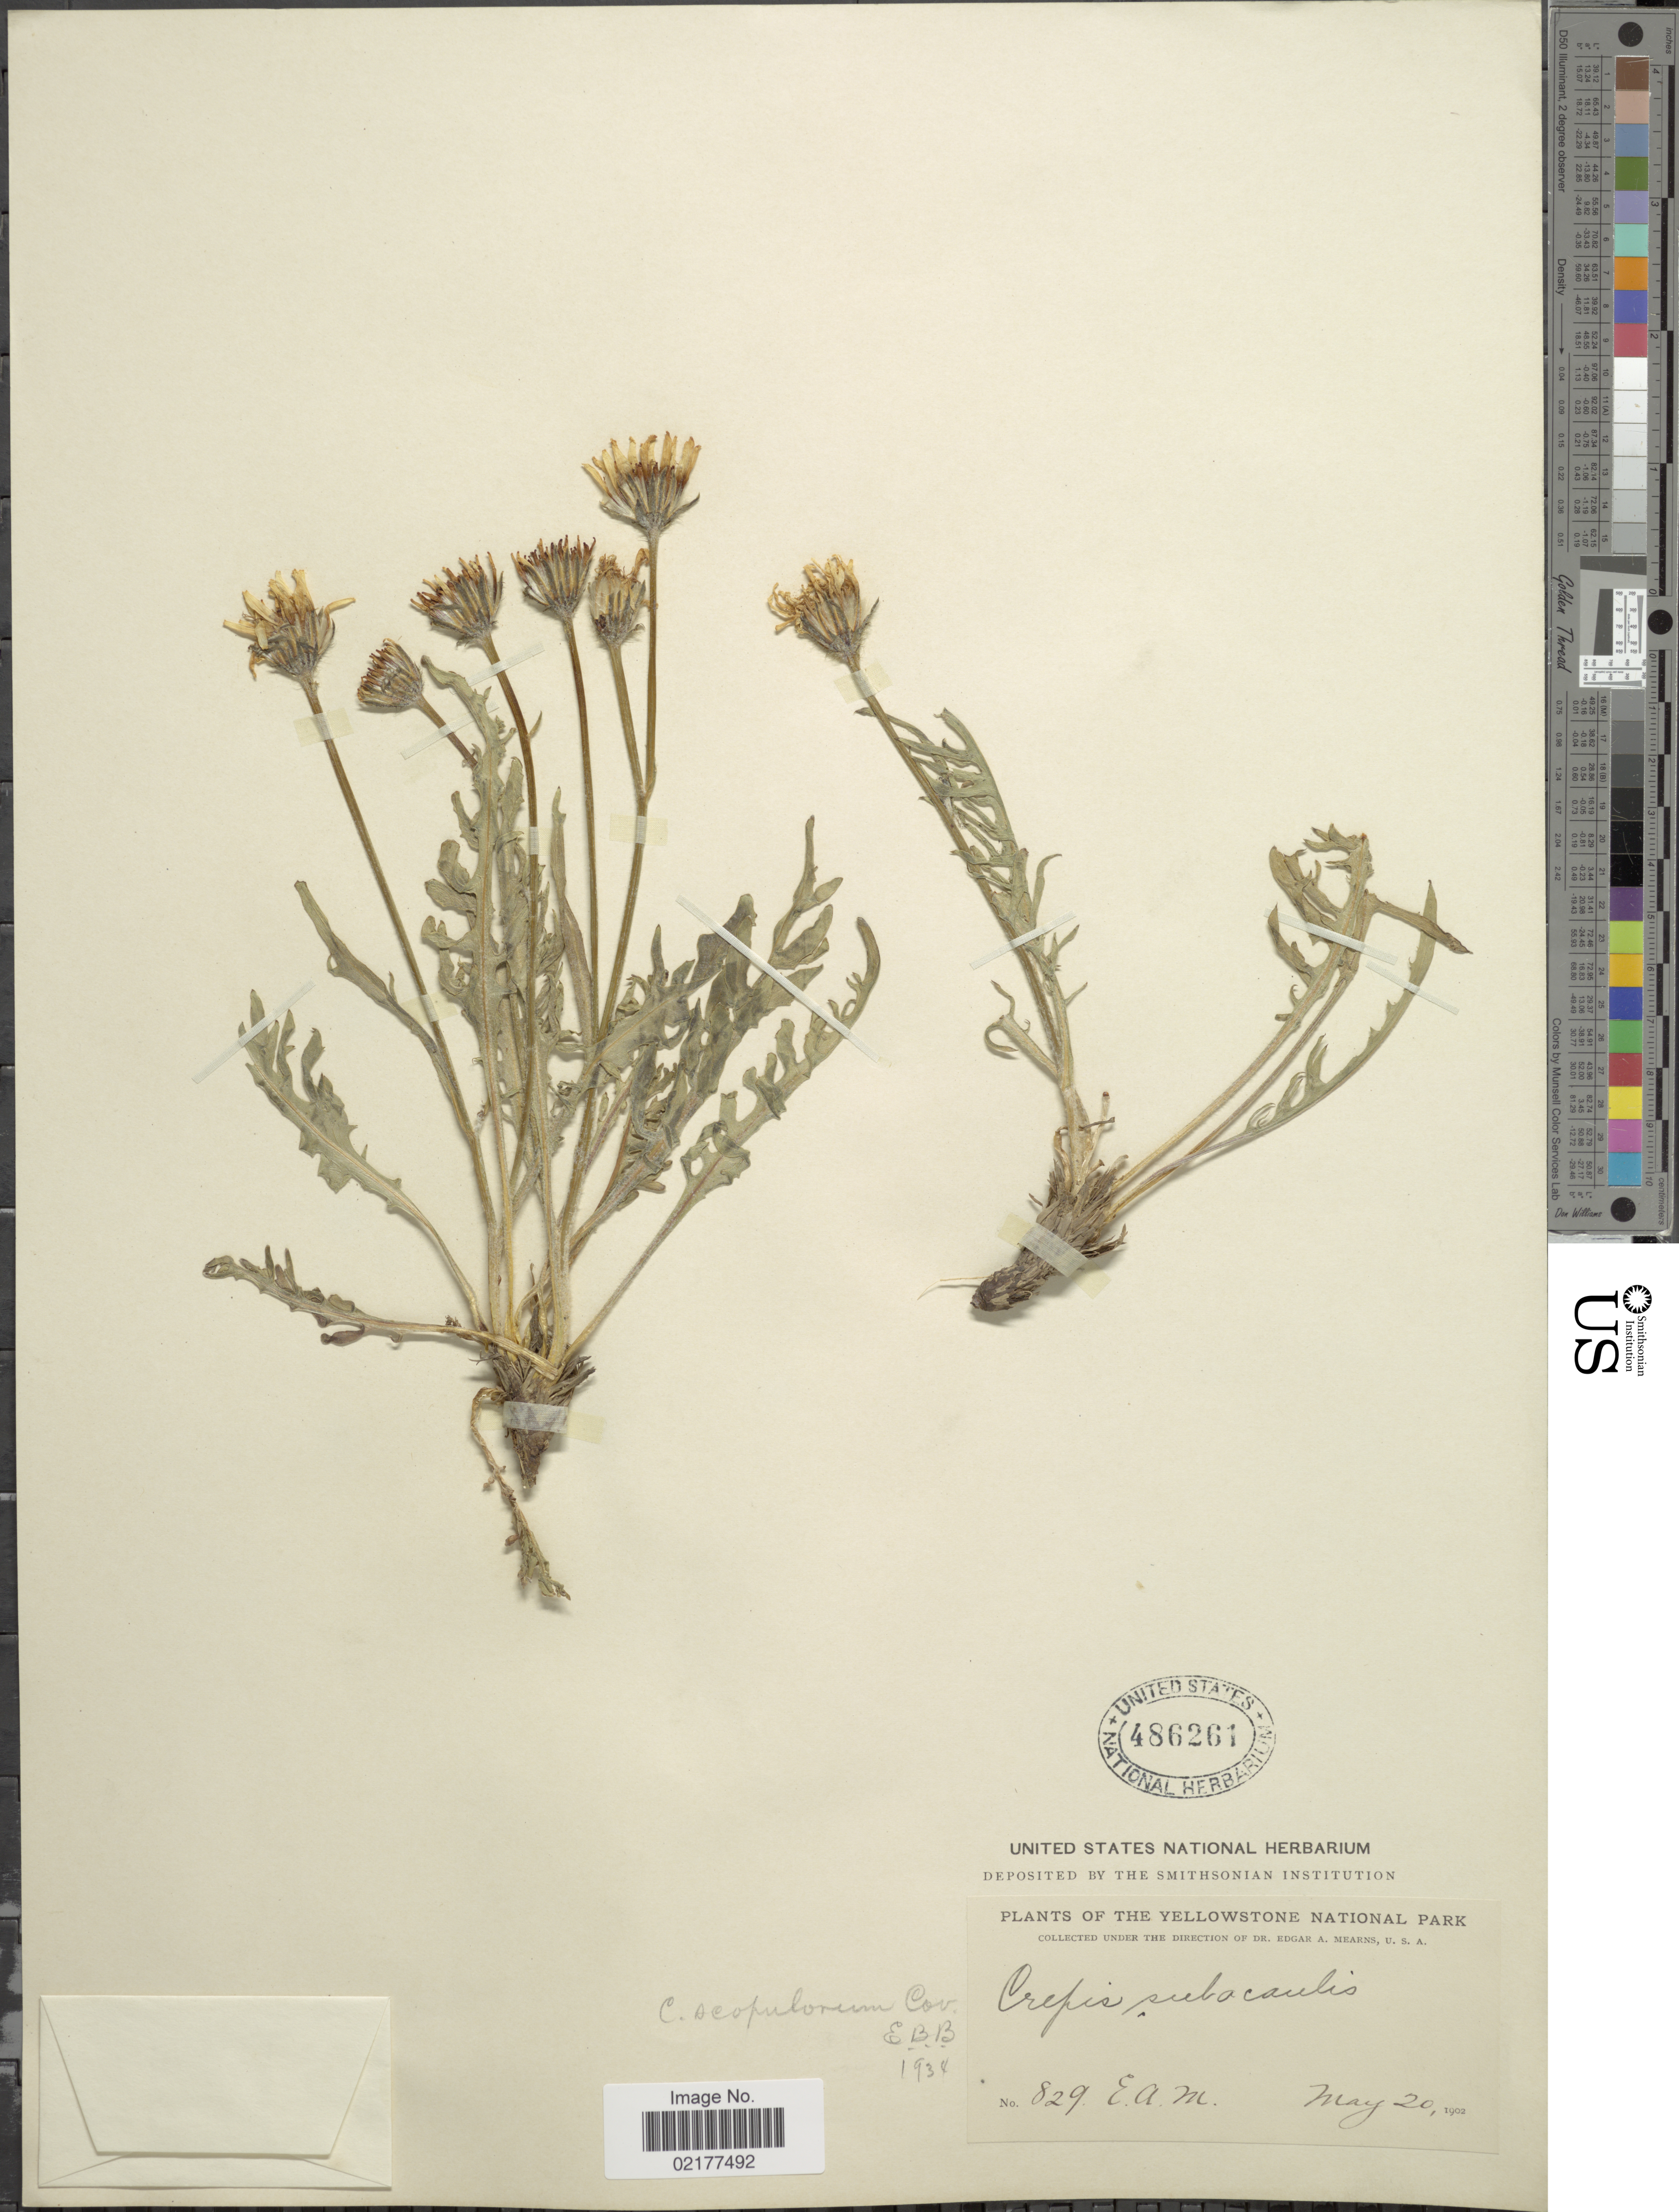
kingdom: Plantae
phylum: Tracheophyta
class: Magnoliopsida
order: Asterales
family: Asteraceae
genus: Crepis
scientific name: Crepis modocensis subsp. modocensis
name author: Greene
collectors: E. A. Mearns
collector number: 829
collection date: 1902-05-20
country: United States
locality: Yellowstone National Park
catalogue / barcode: US 486261